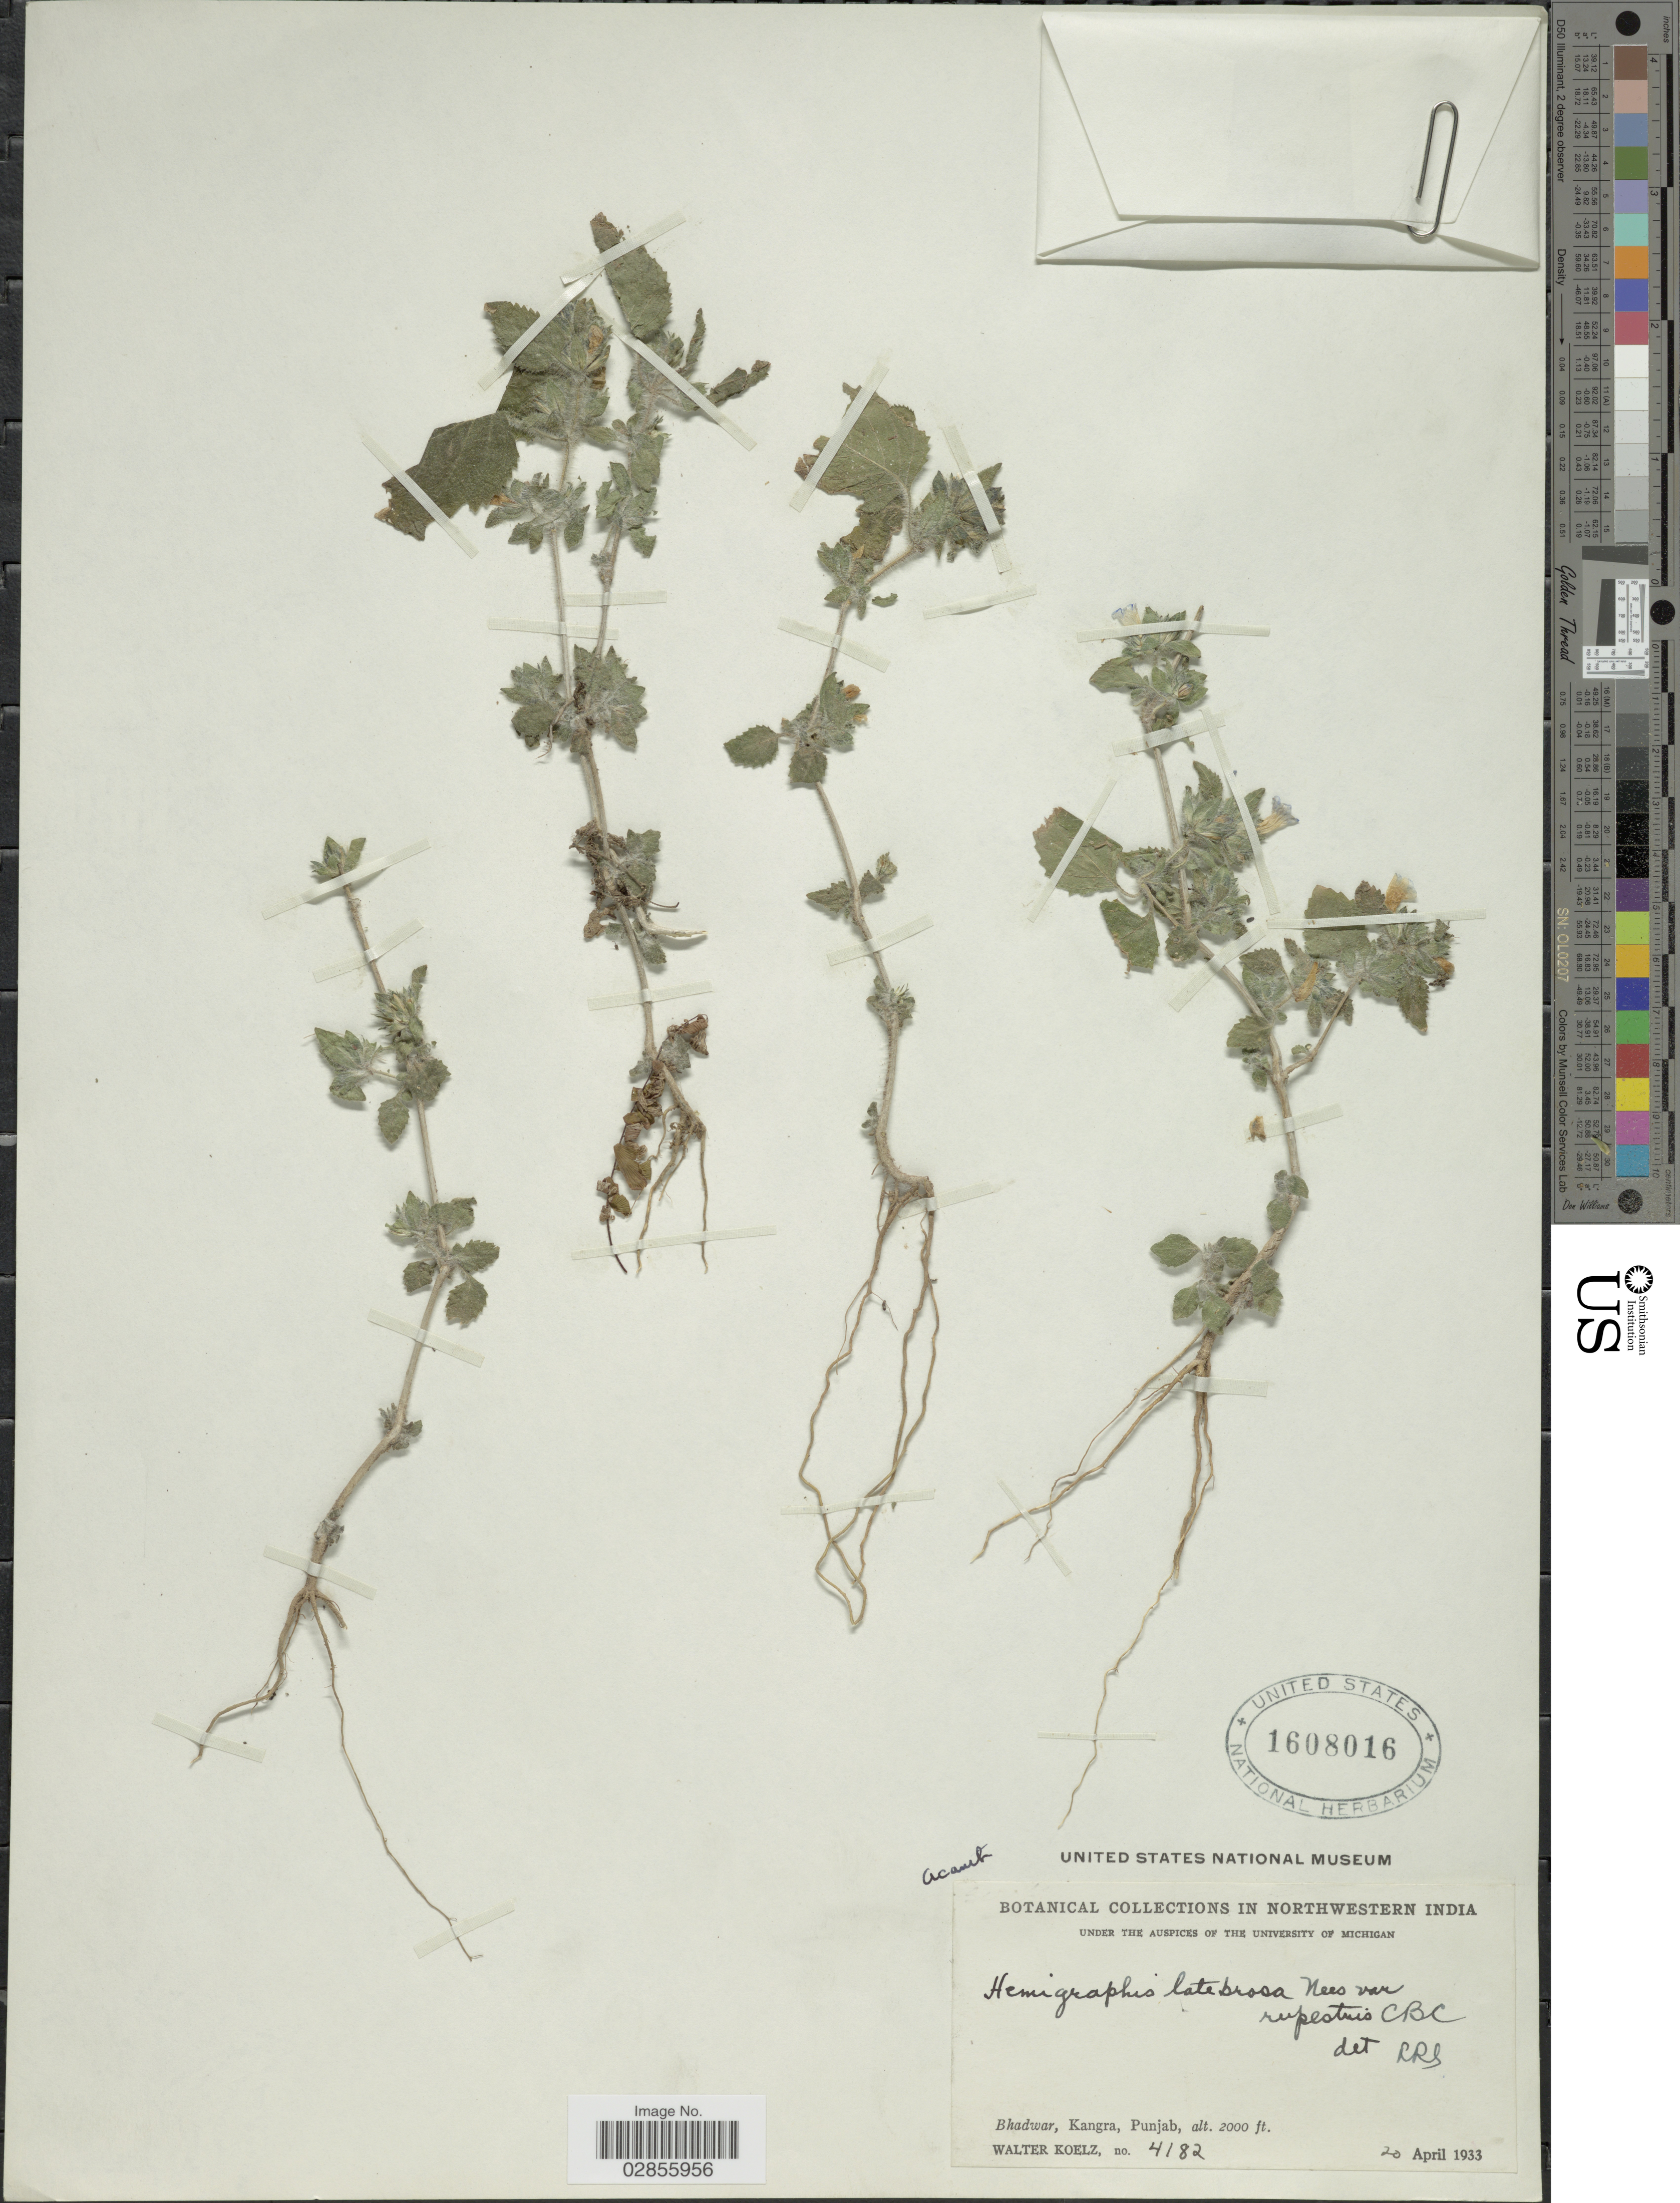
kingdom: Plantae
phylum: Tracheophyta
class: Magnoliopsida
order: Lamiales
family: Acanthaceae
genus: Hemigraphis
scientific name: Hemigraphis latebrosa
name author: (A. Roth) Nees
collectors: W. N. Koelz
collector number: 4182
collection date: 1933-04-20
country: India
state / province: Himachal Pradesh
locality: Northwestern India. Bhadwar, Kangra.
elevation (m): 610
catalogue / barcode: US 1608016